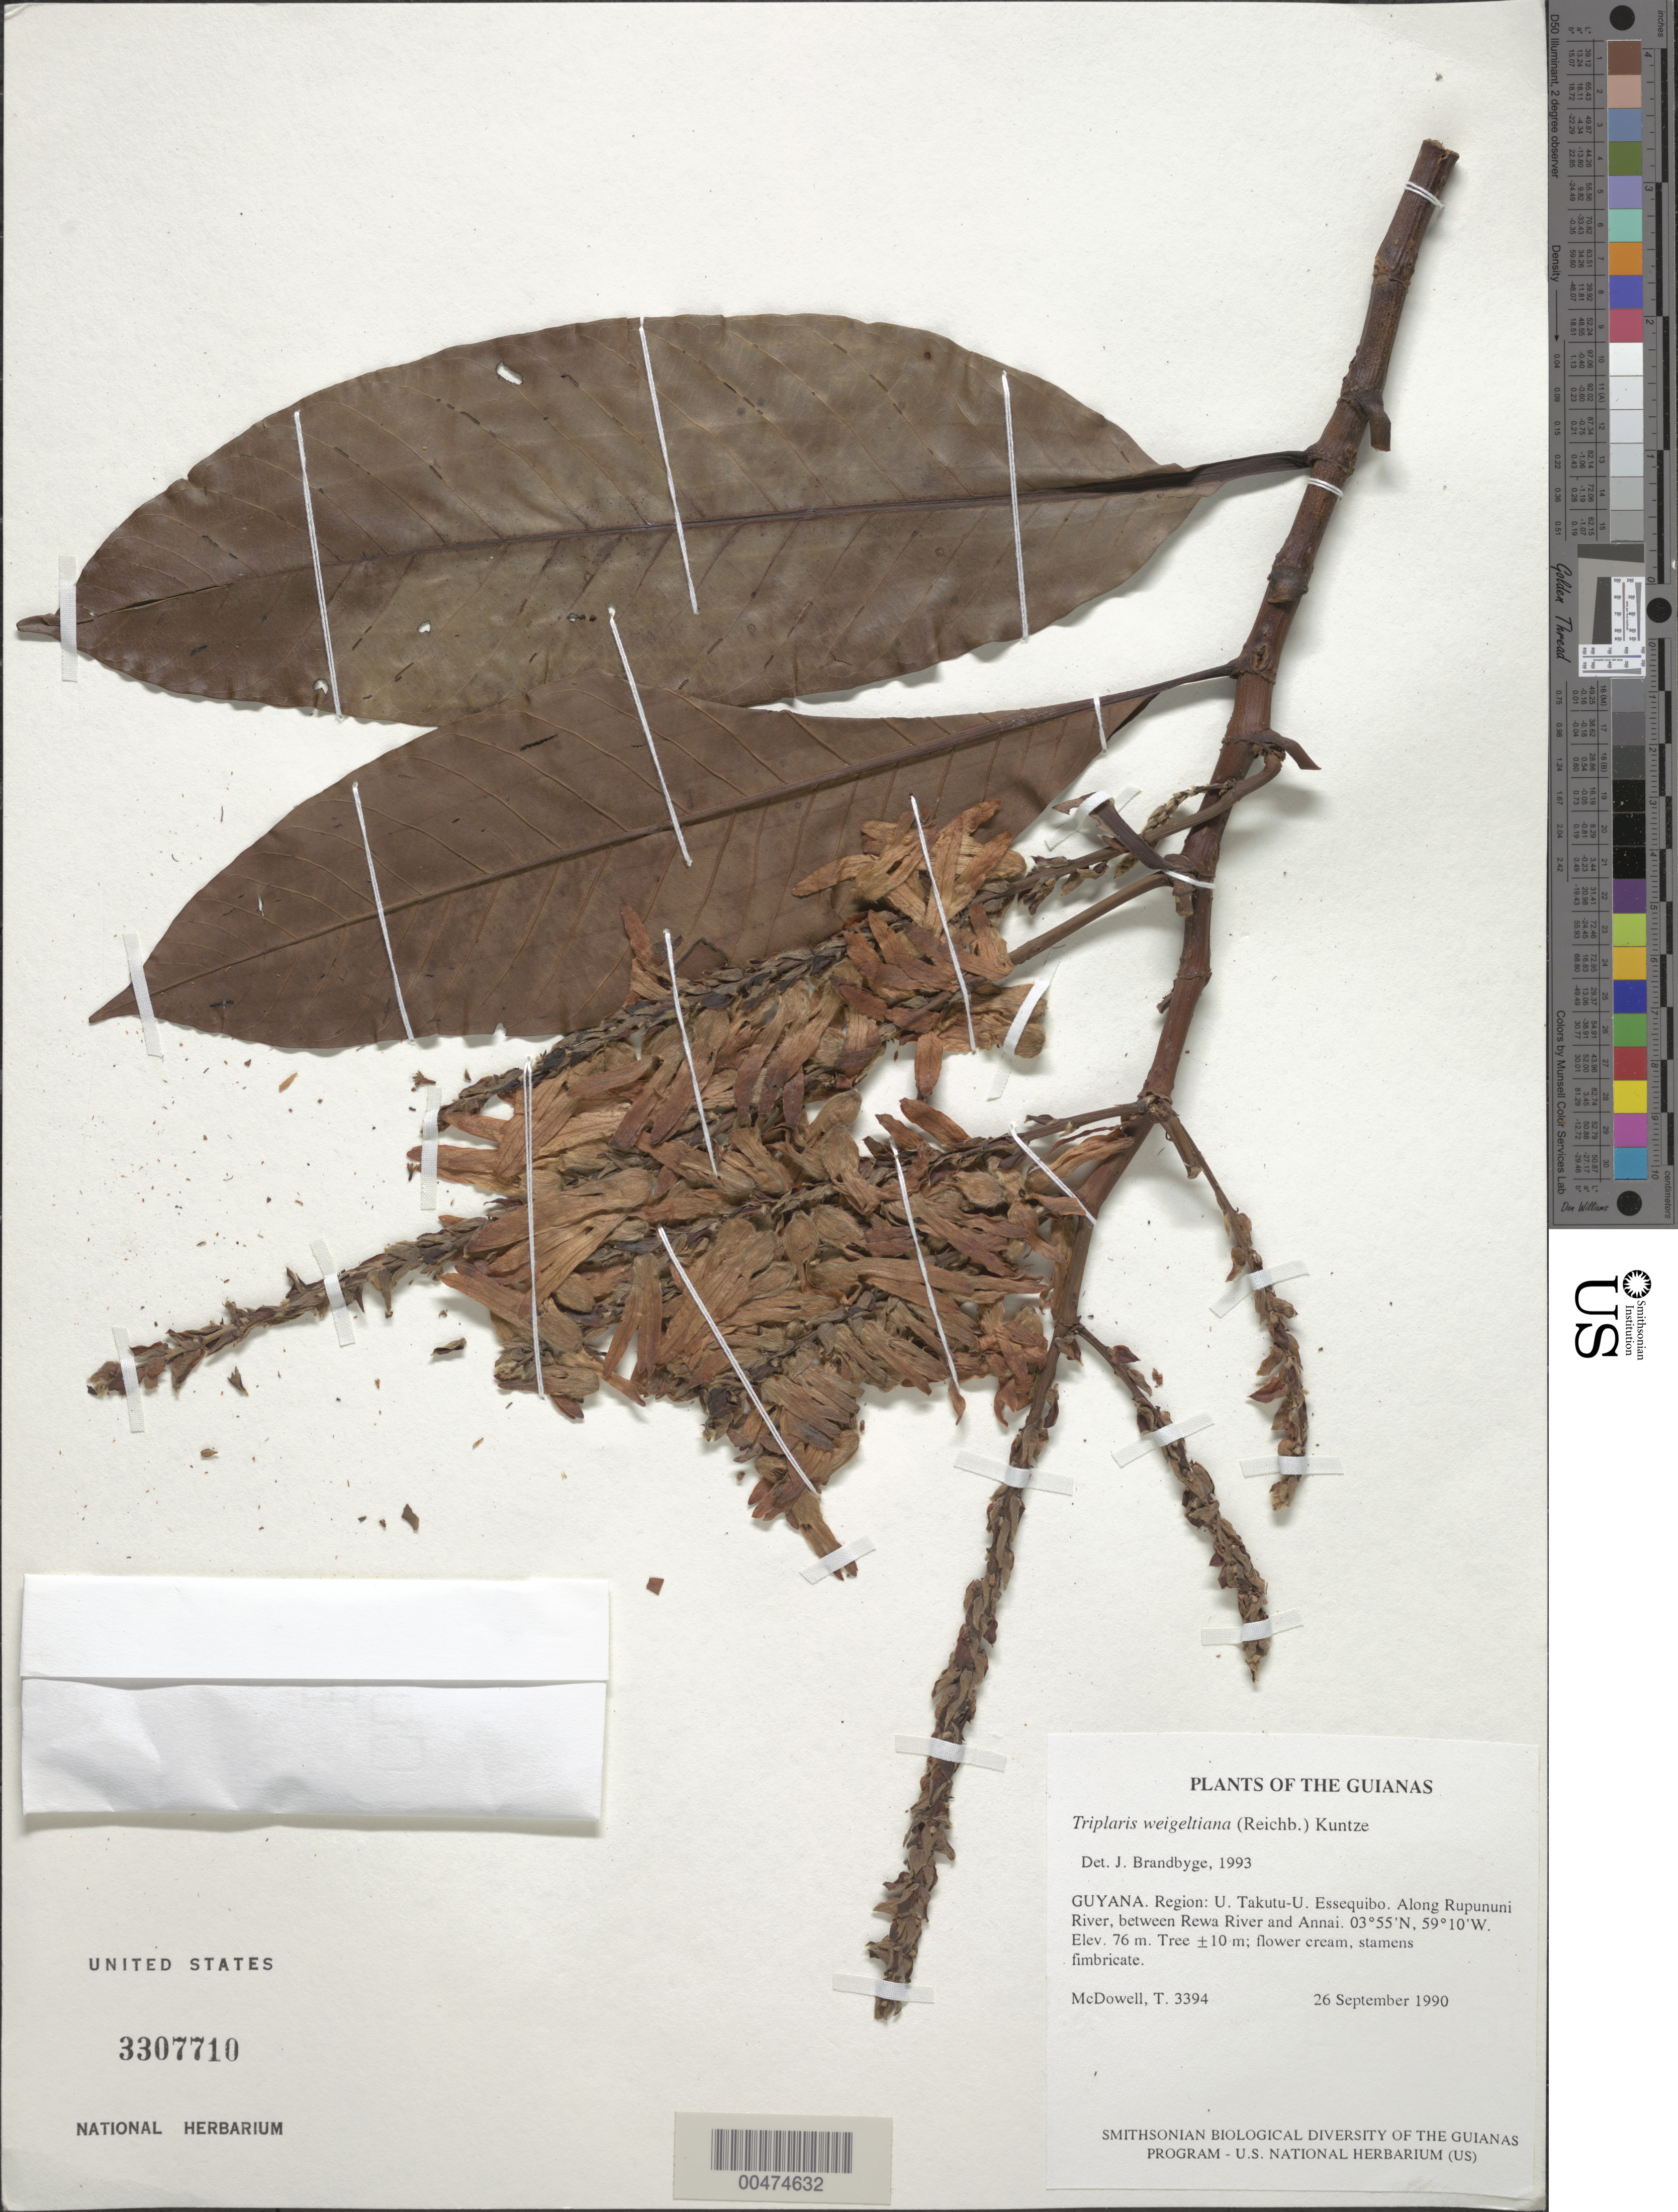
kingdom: Plantae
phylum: Tracheophyta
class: Magnoliopsida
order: Caryophyllales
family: Polygonaceae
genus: Triplaris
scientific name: Triplaris weigeltiana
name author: (Rchb.) Kuntze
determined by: Brandbyge, J.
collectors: T. McDowell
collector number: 3394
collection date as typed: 26 September 1990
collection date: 1990-09-26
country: Guyana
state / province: U. Takutu-U. Essequibo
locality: Along Rupununi River, between Rewa River and Annai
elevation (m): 76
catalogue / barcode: US 3307710